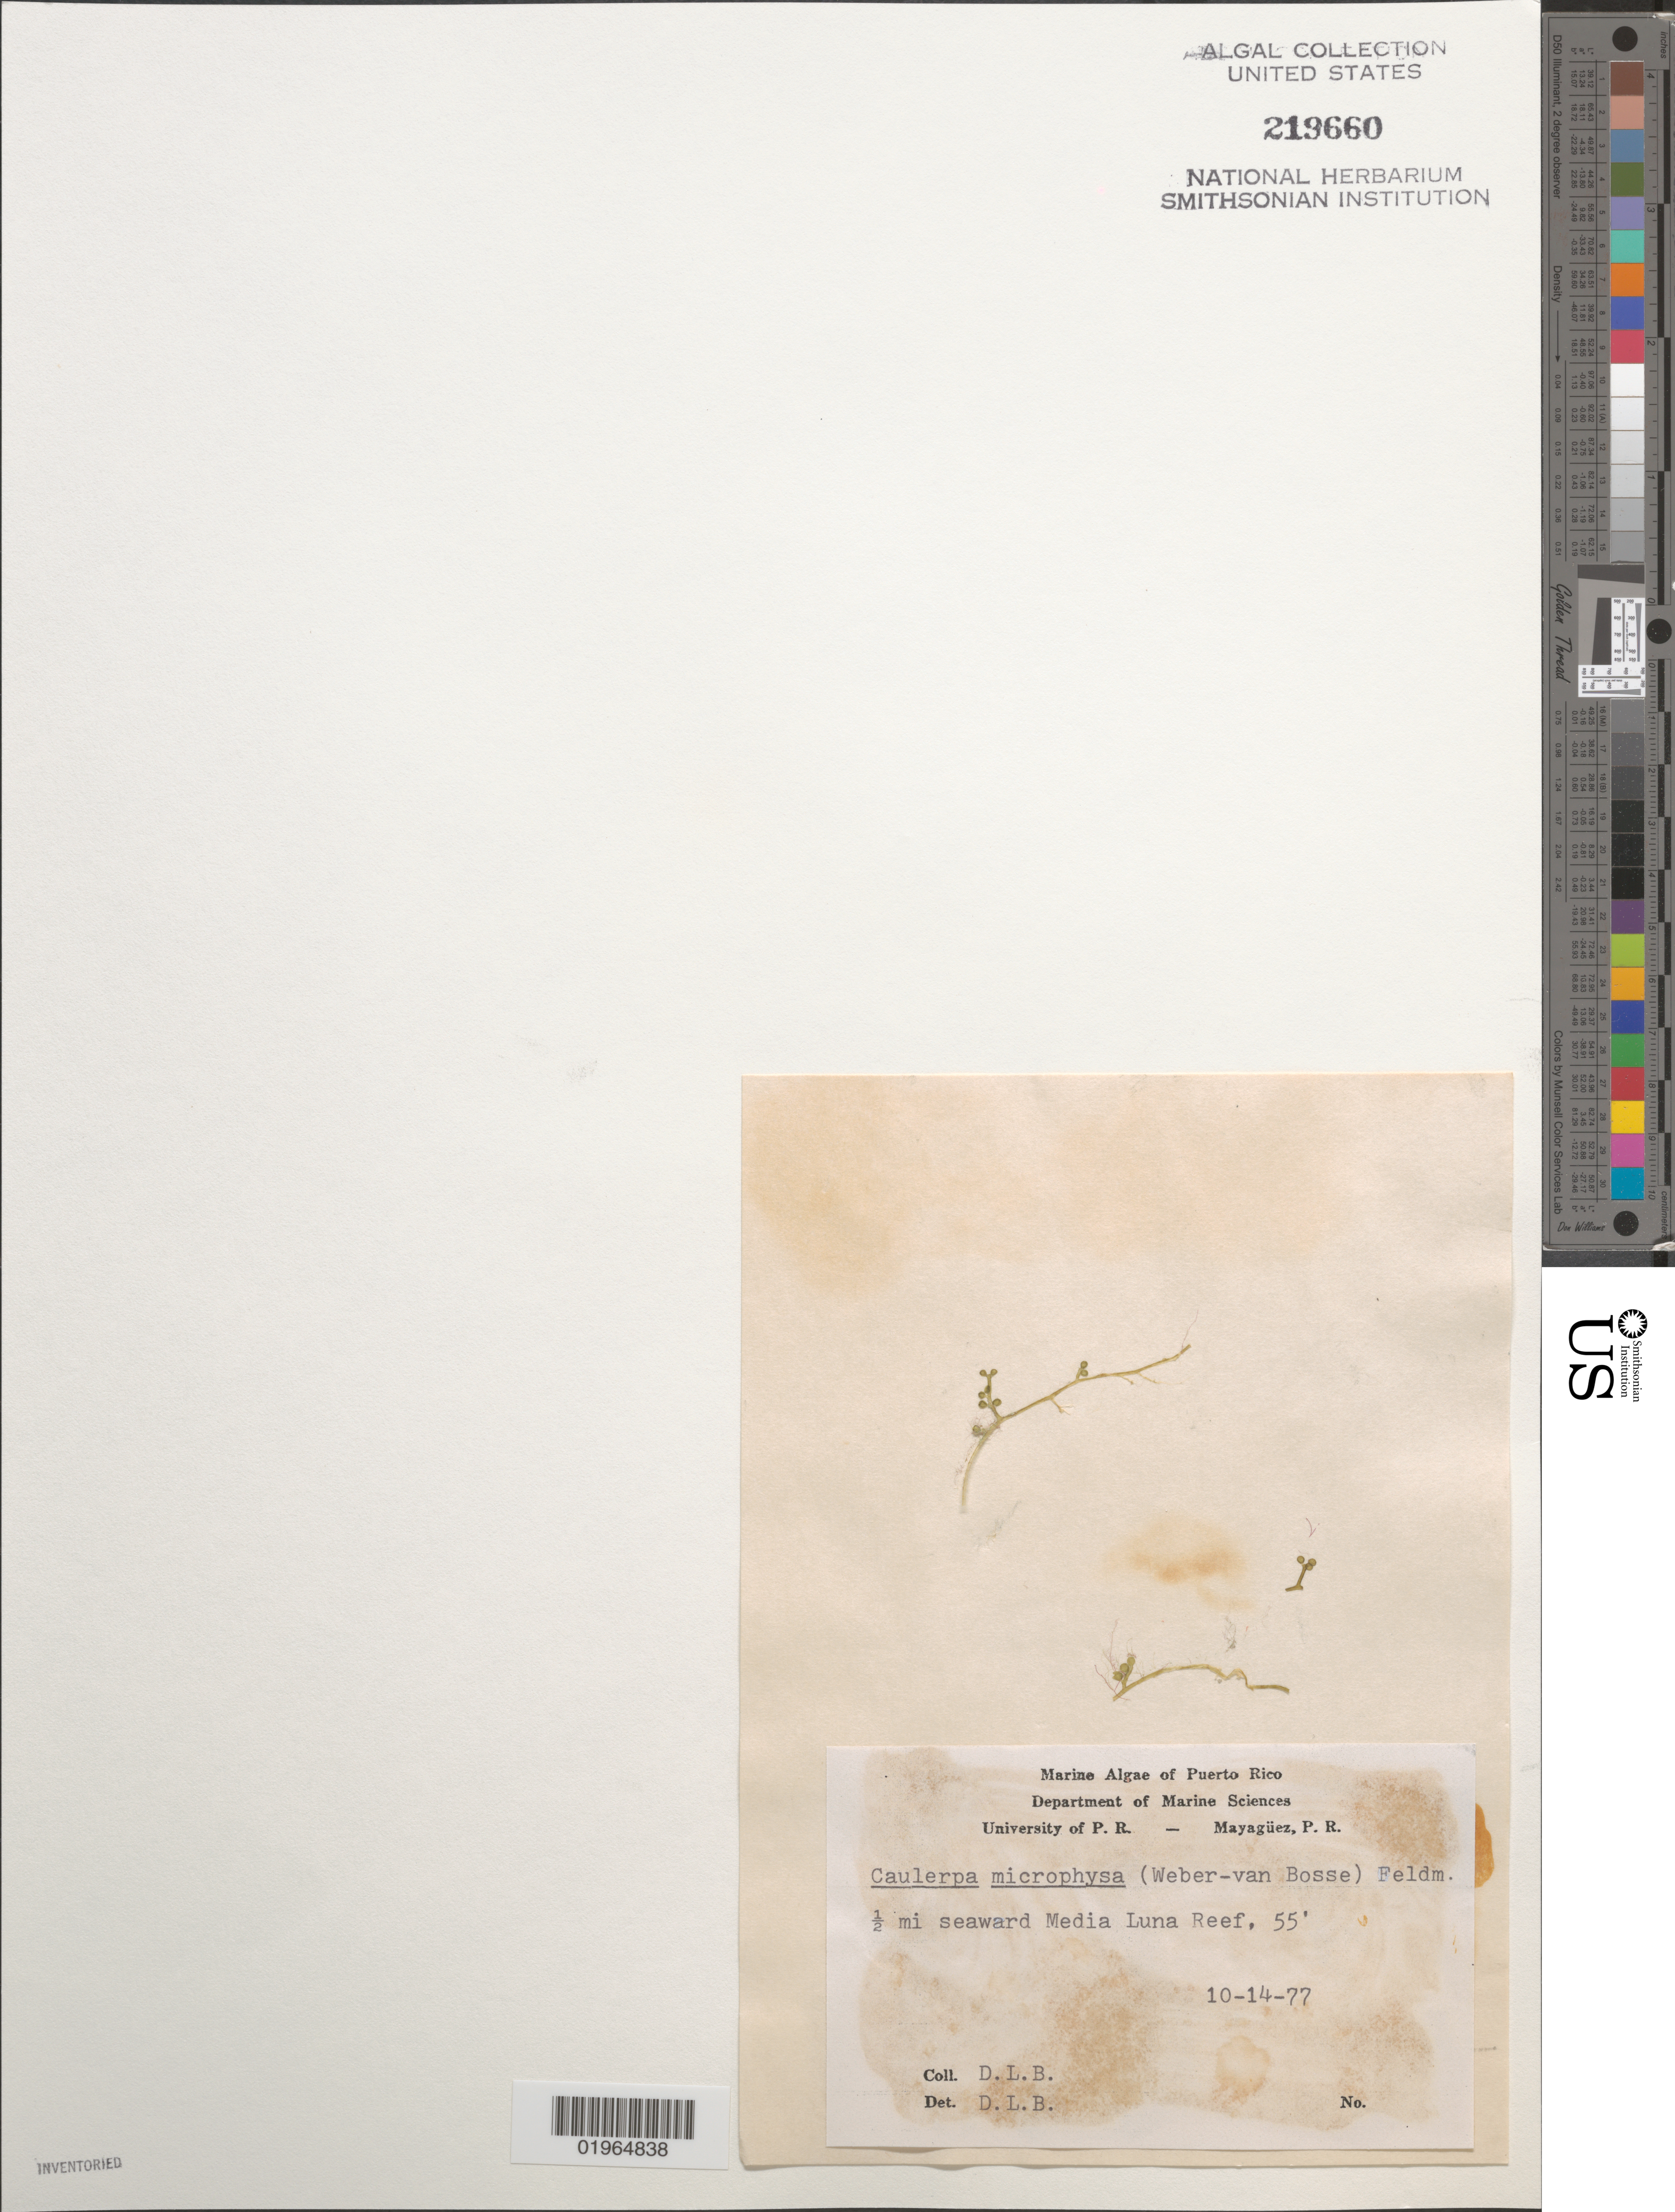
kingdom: Plantae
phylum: Chlorophyta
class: Ulvophyceae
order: Bryopsidales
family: Caulerpaceae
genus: Caulerpa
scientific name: Caulerpa microphysa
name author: (Weber Bosse) Feldmann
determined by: Ballantine, D. L.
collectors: D.L. Ballantine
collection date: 1977-10-14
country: Puerto Rico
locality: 1/2 mi seaward Media Luna Reef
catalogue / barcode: US 219660